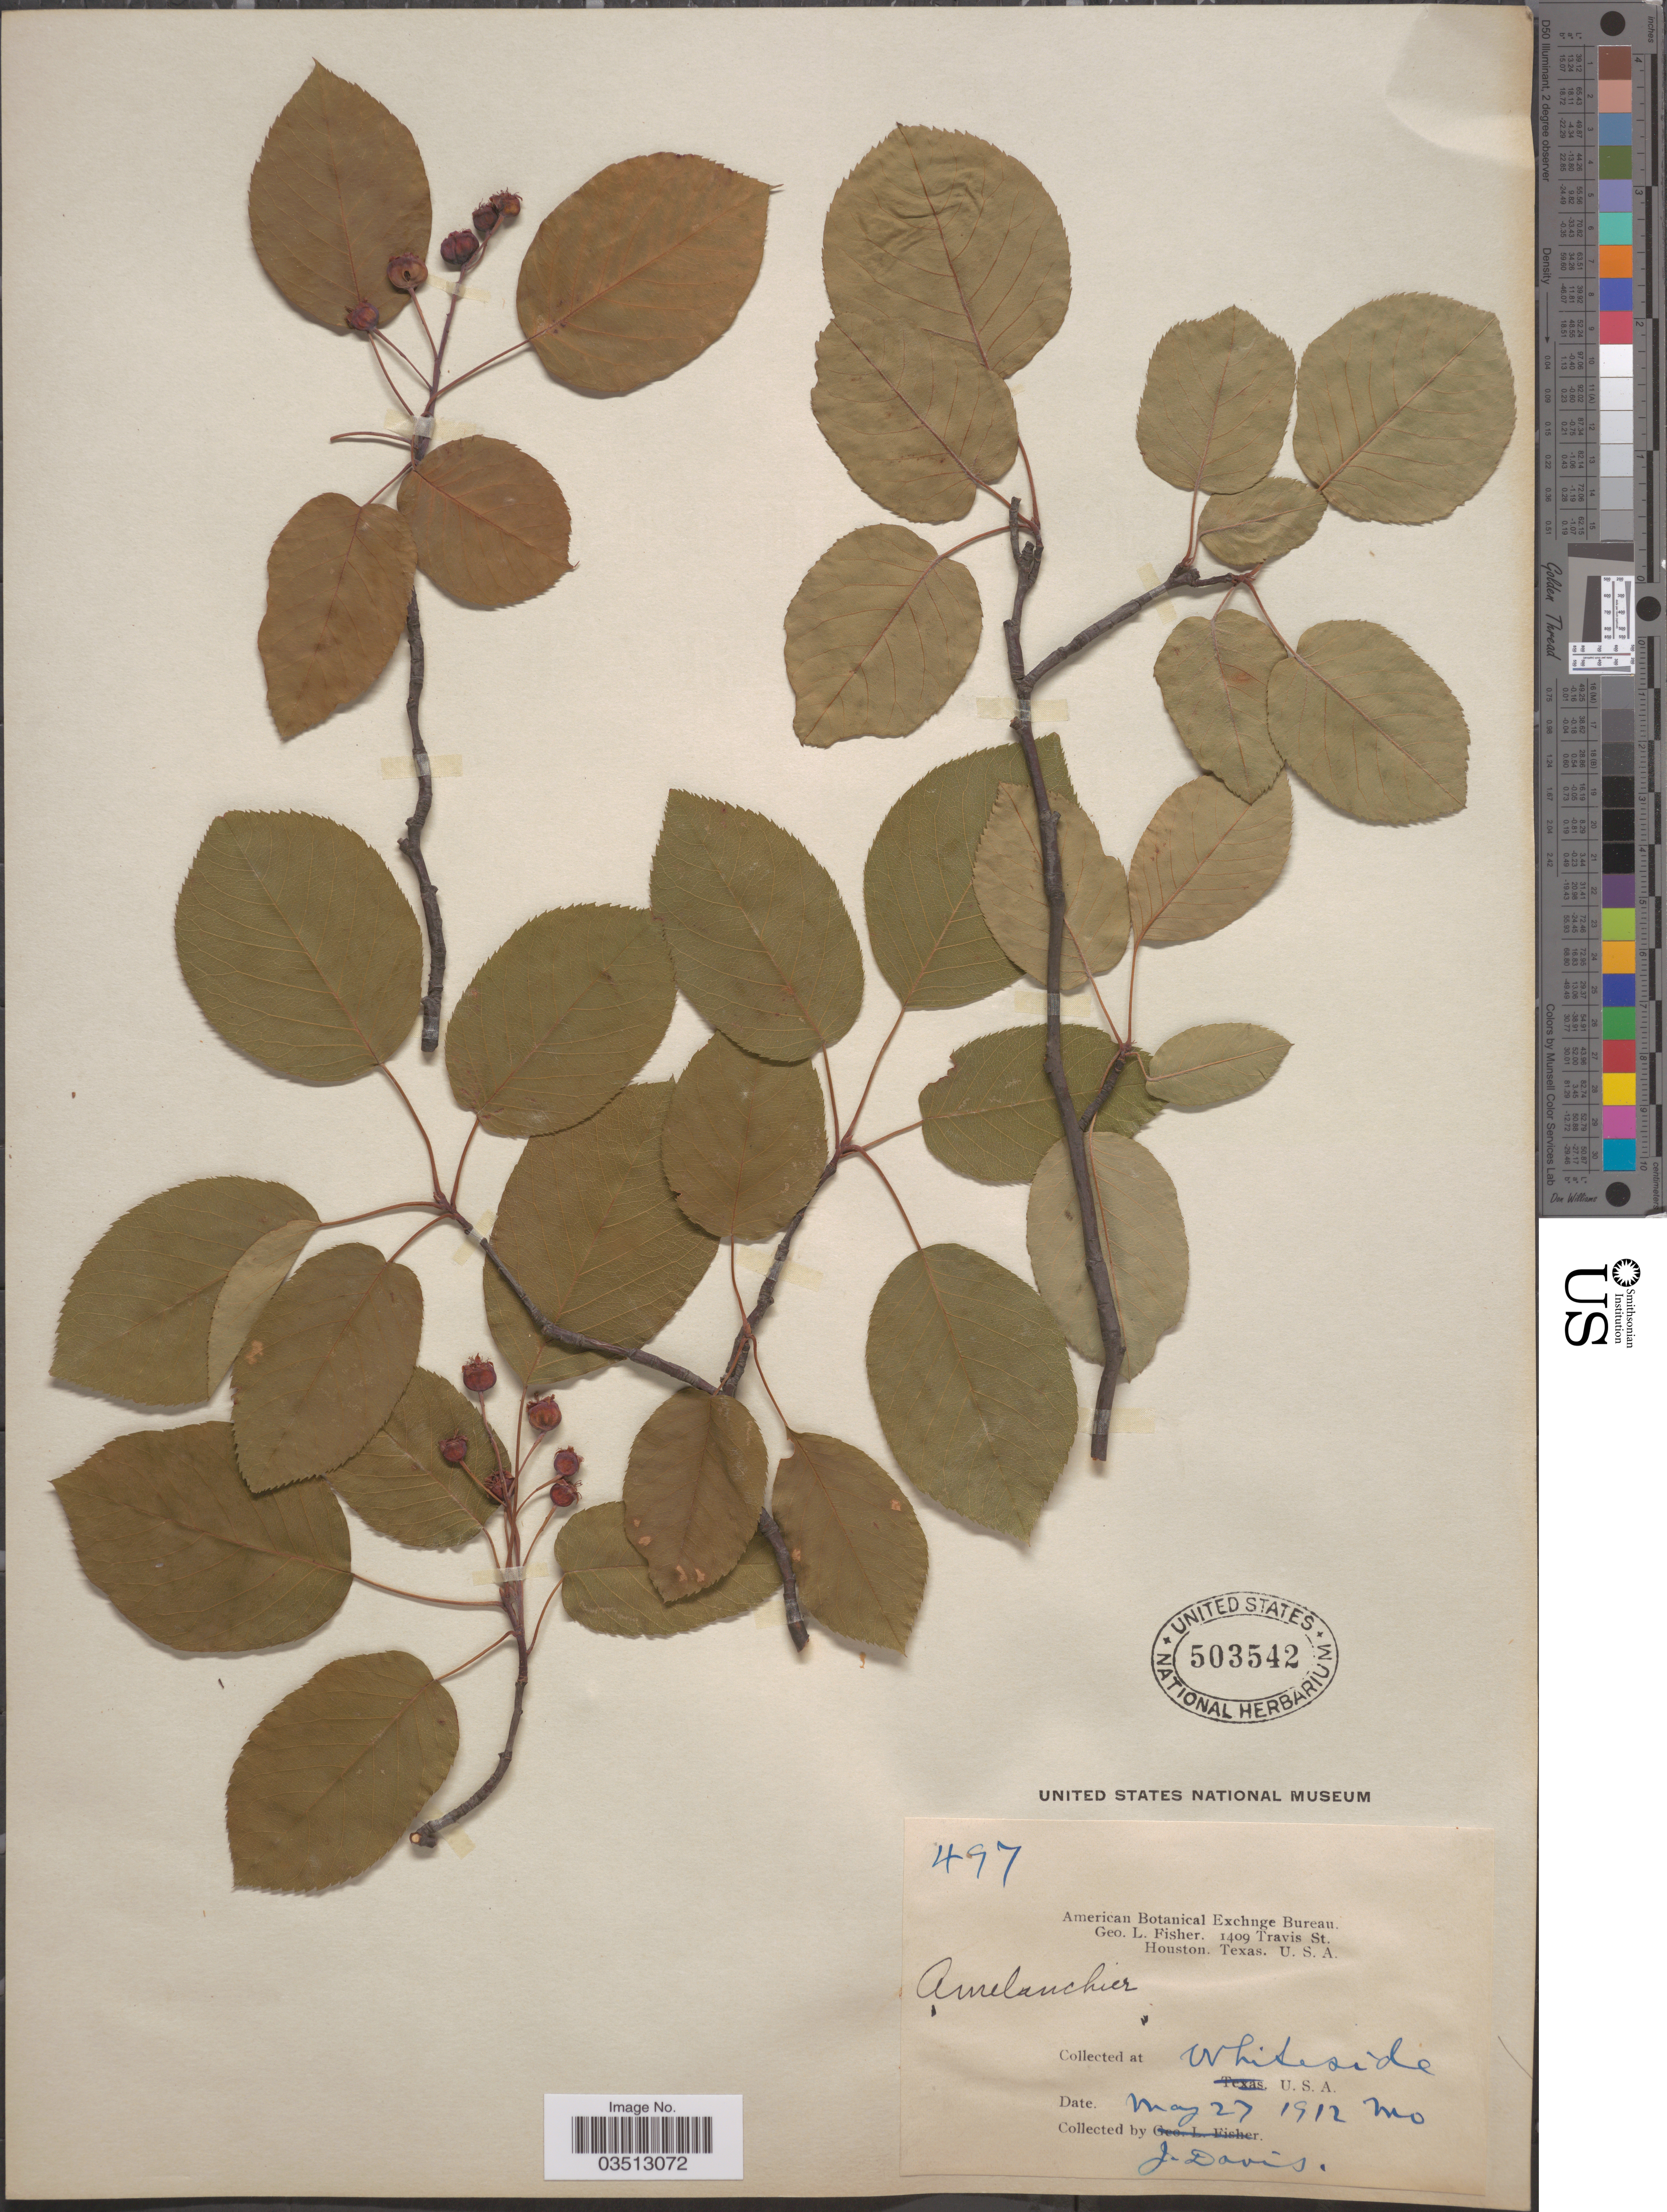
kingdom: Plantae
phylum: Tracheophyta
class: Magnoliopsida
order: Rosales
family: Rosaceae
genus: Amelanchier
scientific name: Amelanchier sp.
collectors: J. Davis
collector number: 497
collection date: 1912-05-27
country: United States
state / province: Missouri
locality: Whiteside.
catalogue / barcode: US 503542